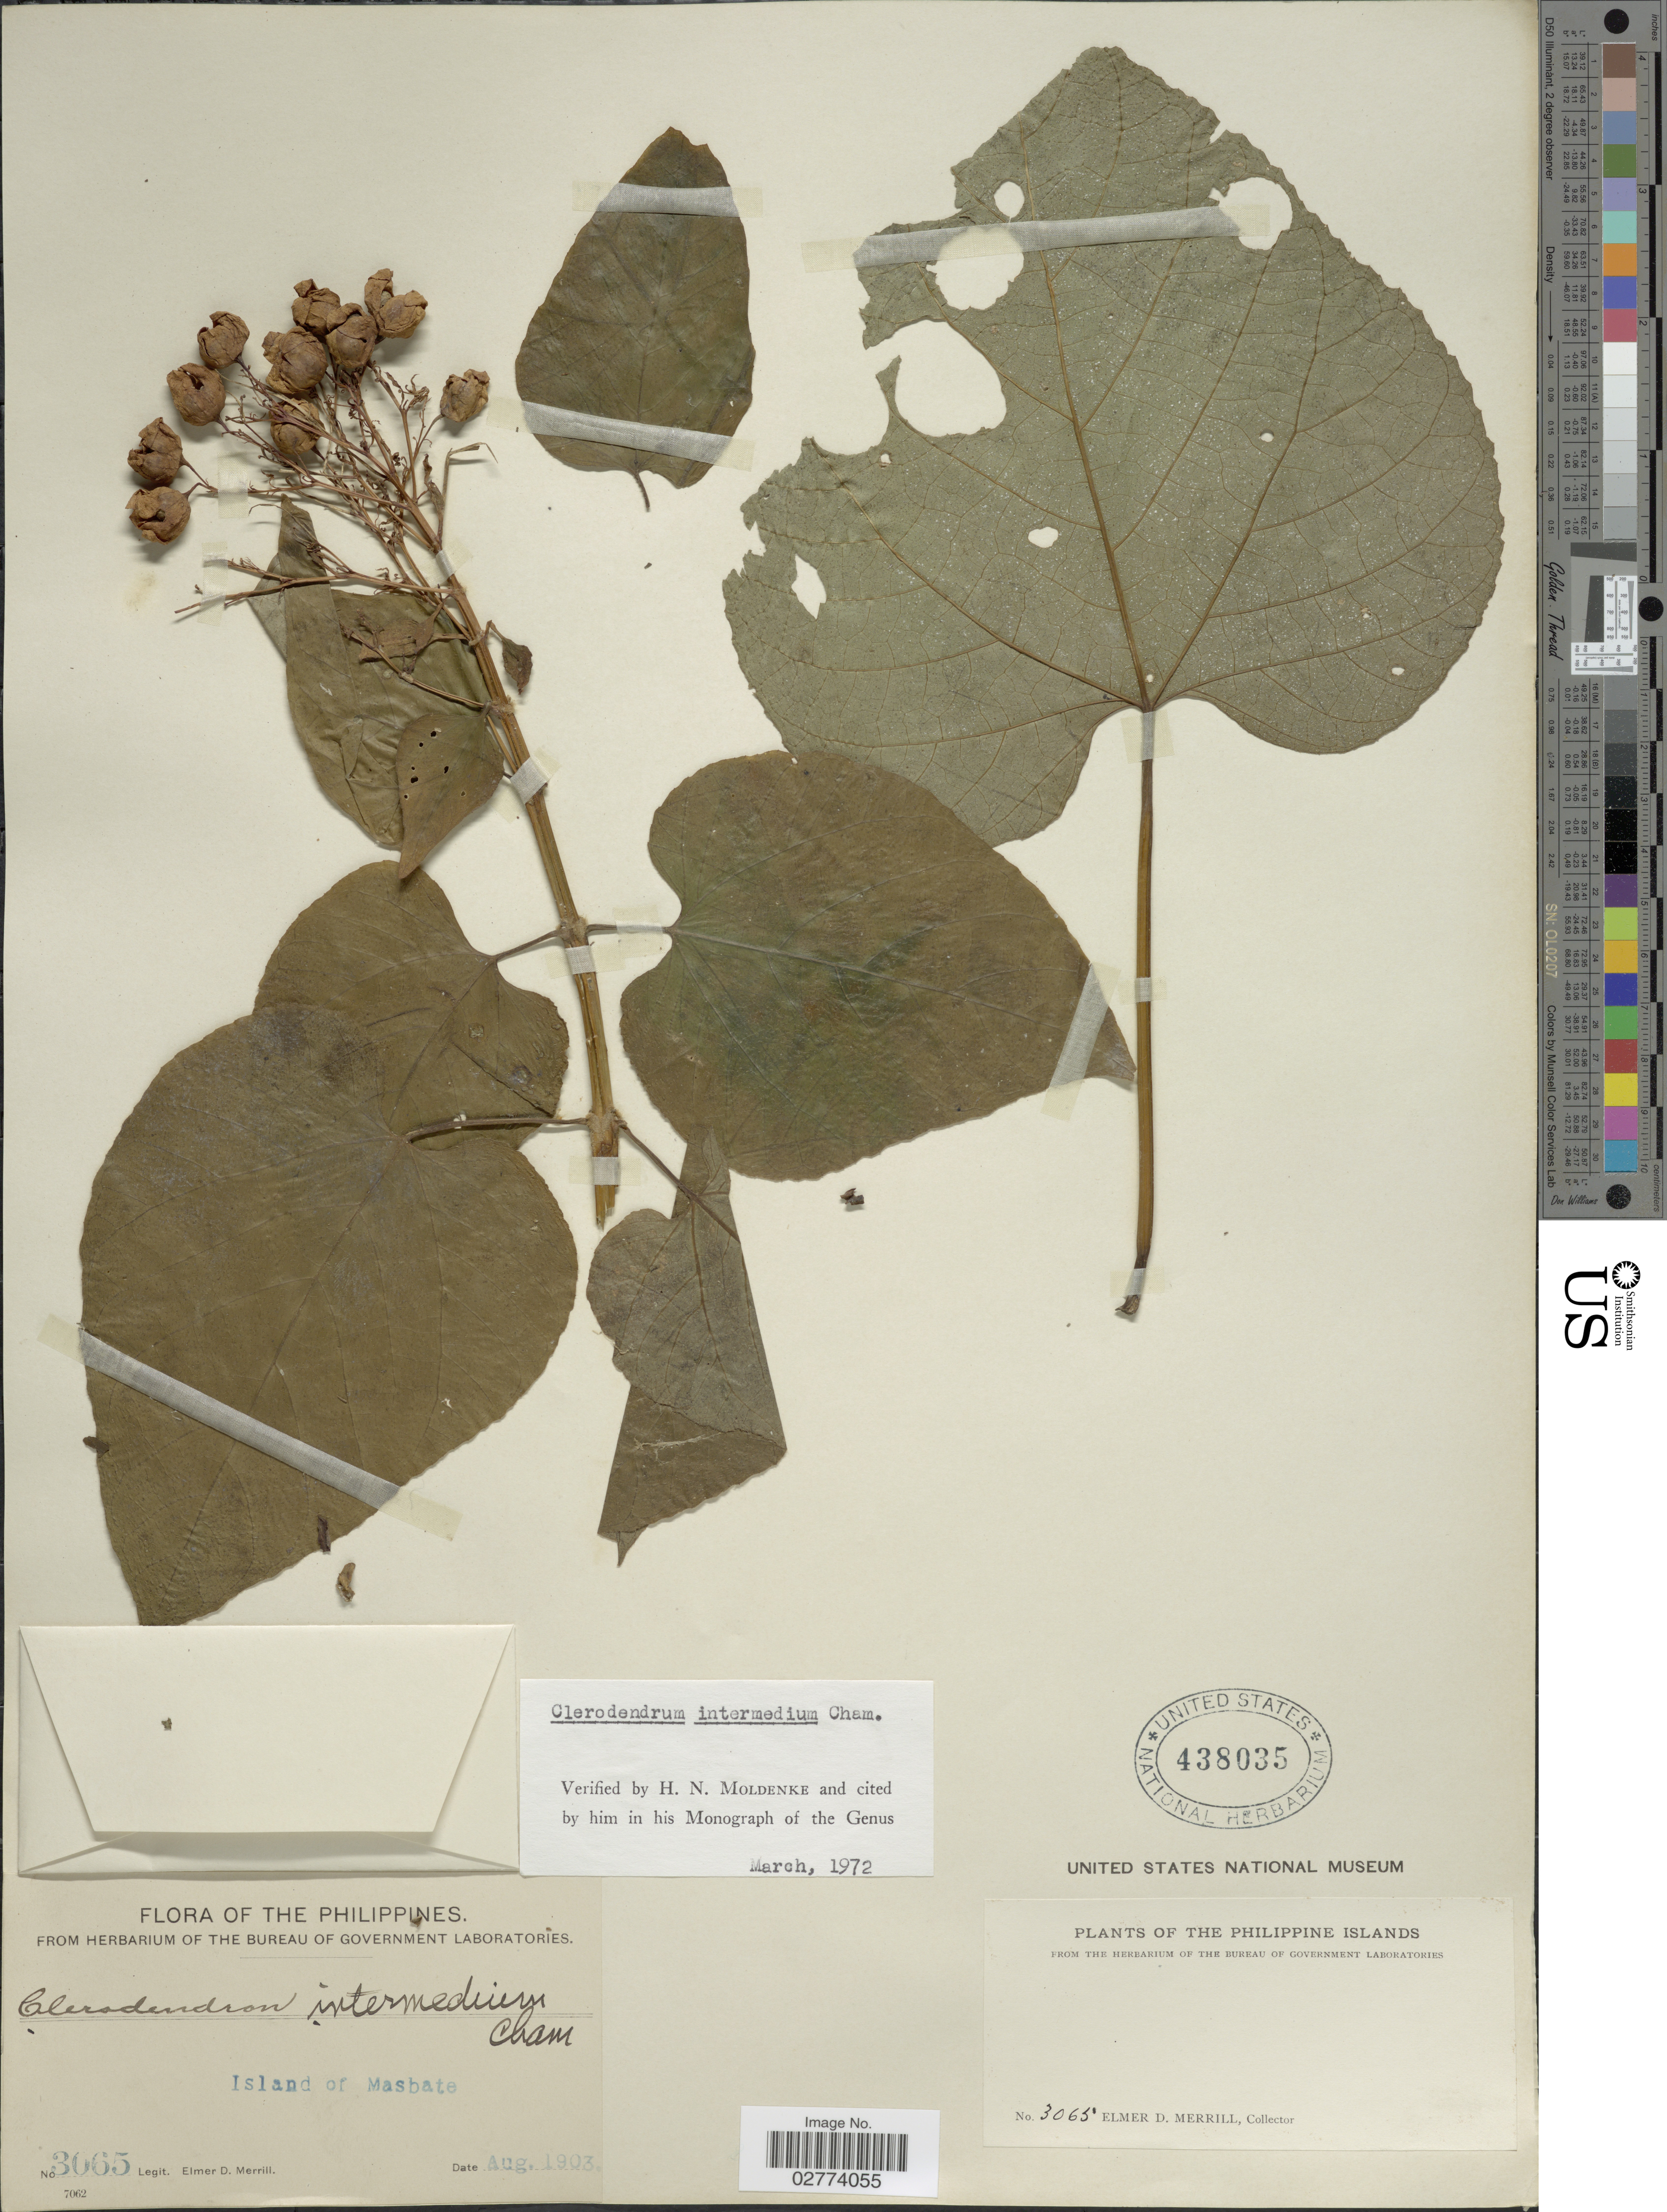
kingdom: Plantae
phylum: Tracheophyta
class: Magnoliopsida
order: Lamiales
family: Lamiaceae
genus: Clerodendrum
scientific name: Clerodendrum intermedium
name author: Cham.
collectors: E. D. Merrill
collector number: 3065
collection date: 1903-08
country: Philippines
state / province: Bicol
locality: Island of Masbate.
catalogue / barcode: US 438035